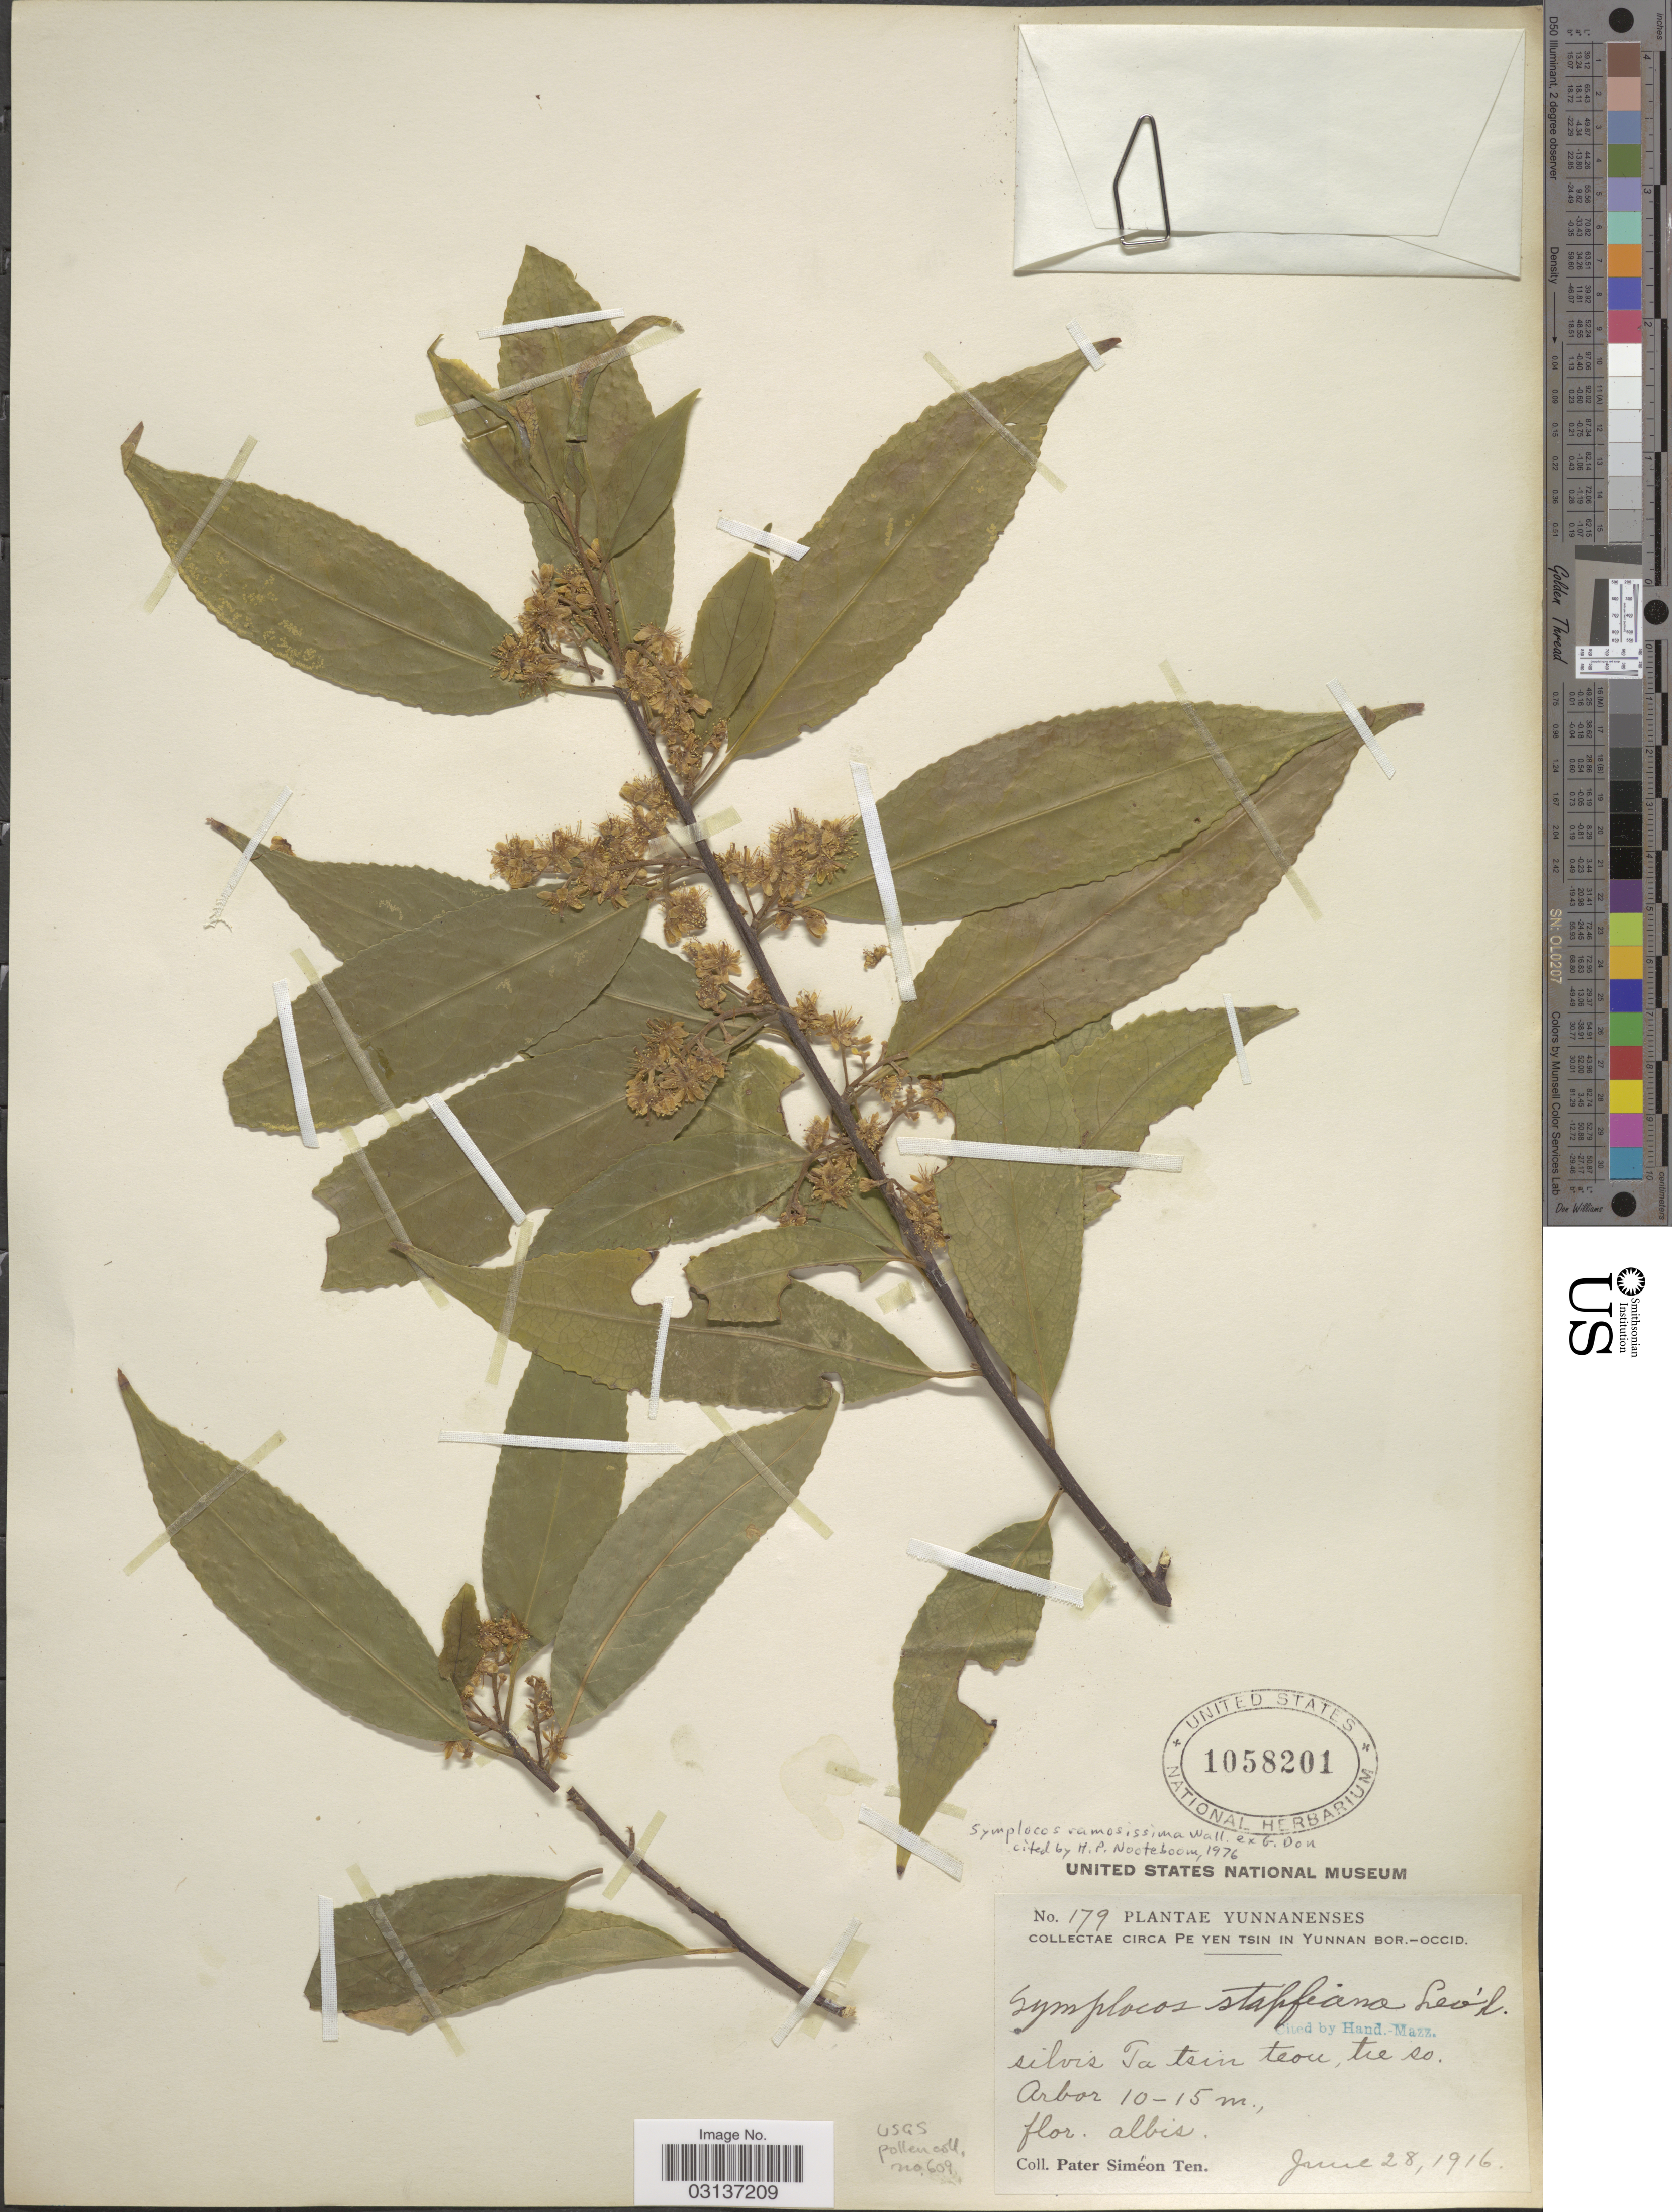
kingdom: Plantae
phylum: Tracheophyta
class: Magnoliopsida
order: Ericales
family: Symplocaceae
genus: Symplocos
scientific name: Symplocos ramosissima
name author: Wall.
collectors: P. S. Ten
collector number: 179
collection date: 1916-06-28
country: China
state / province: Yunnan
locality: Yunnanenses. Circa Pe Yen Tsin in Yunnan Bor.-Occid. Silvis Ta tsin teou, tse so.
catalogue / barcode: US 1058201